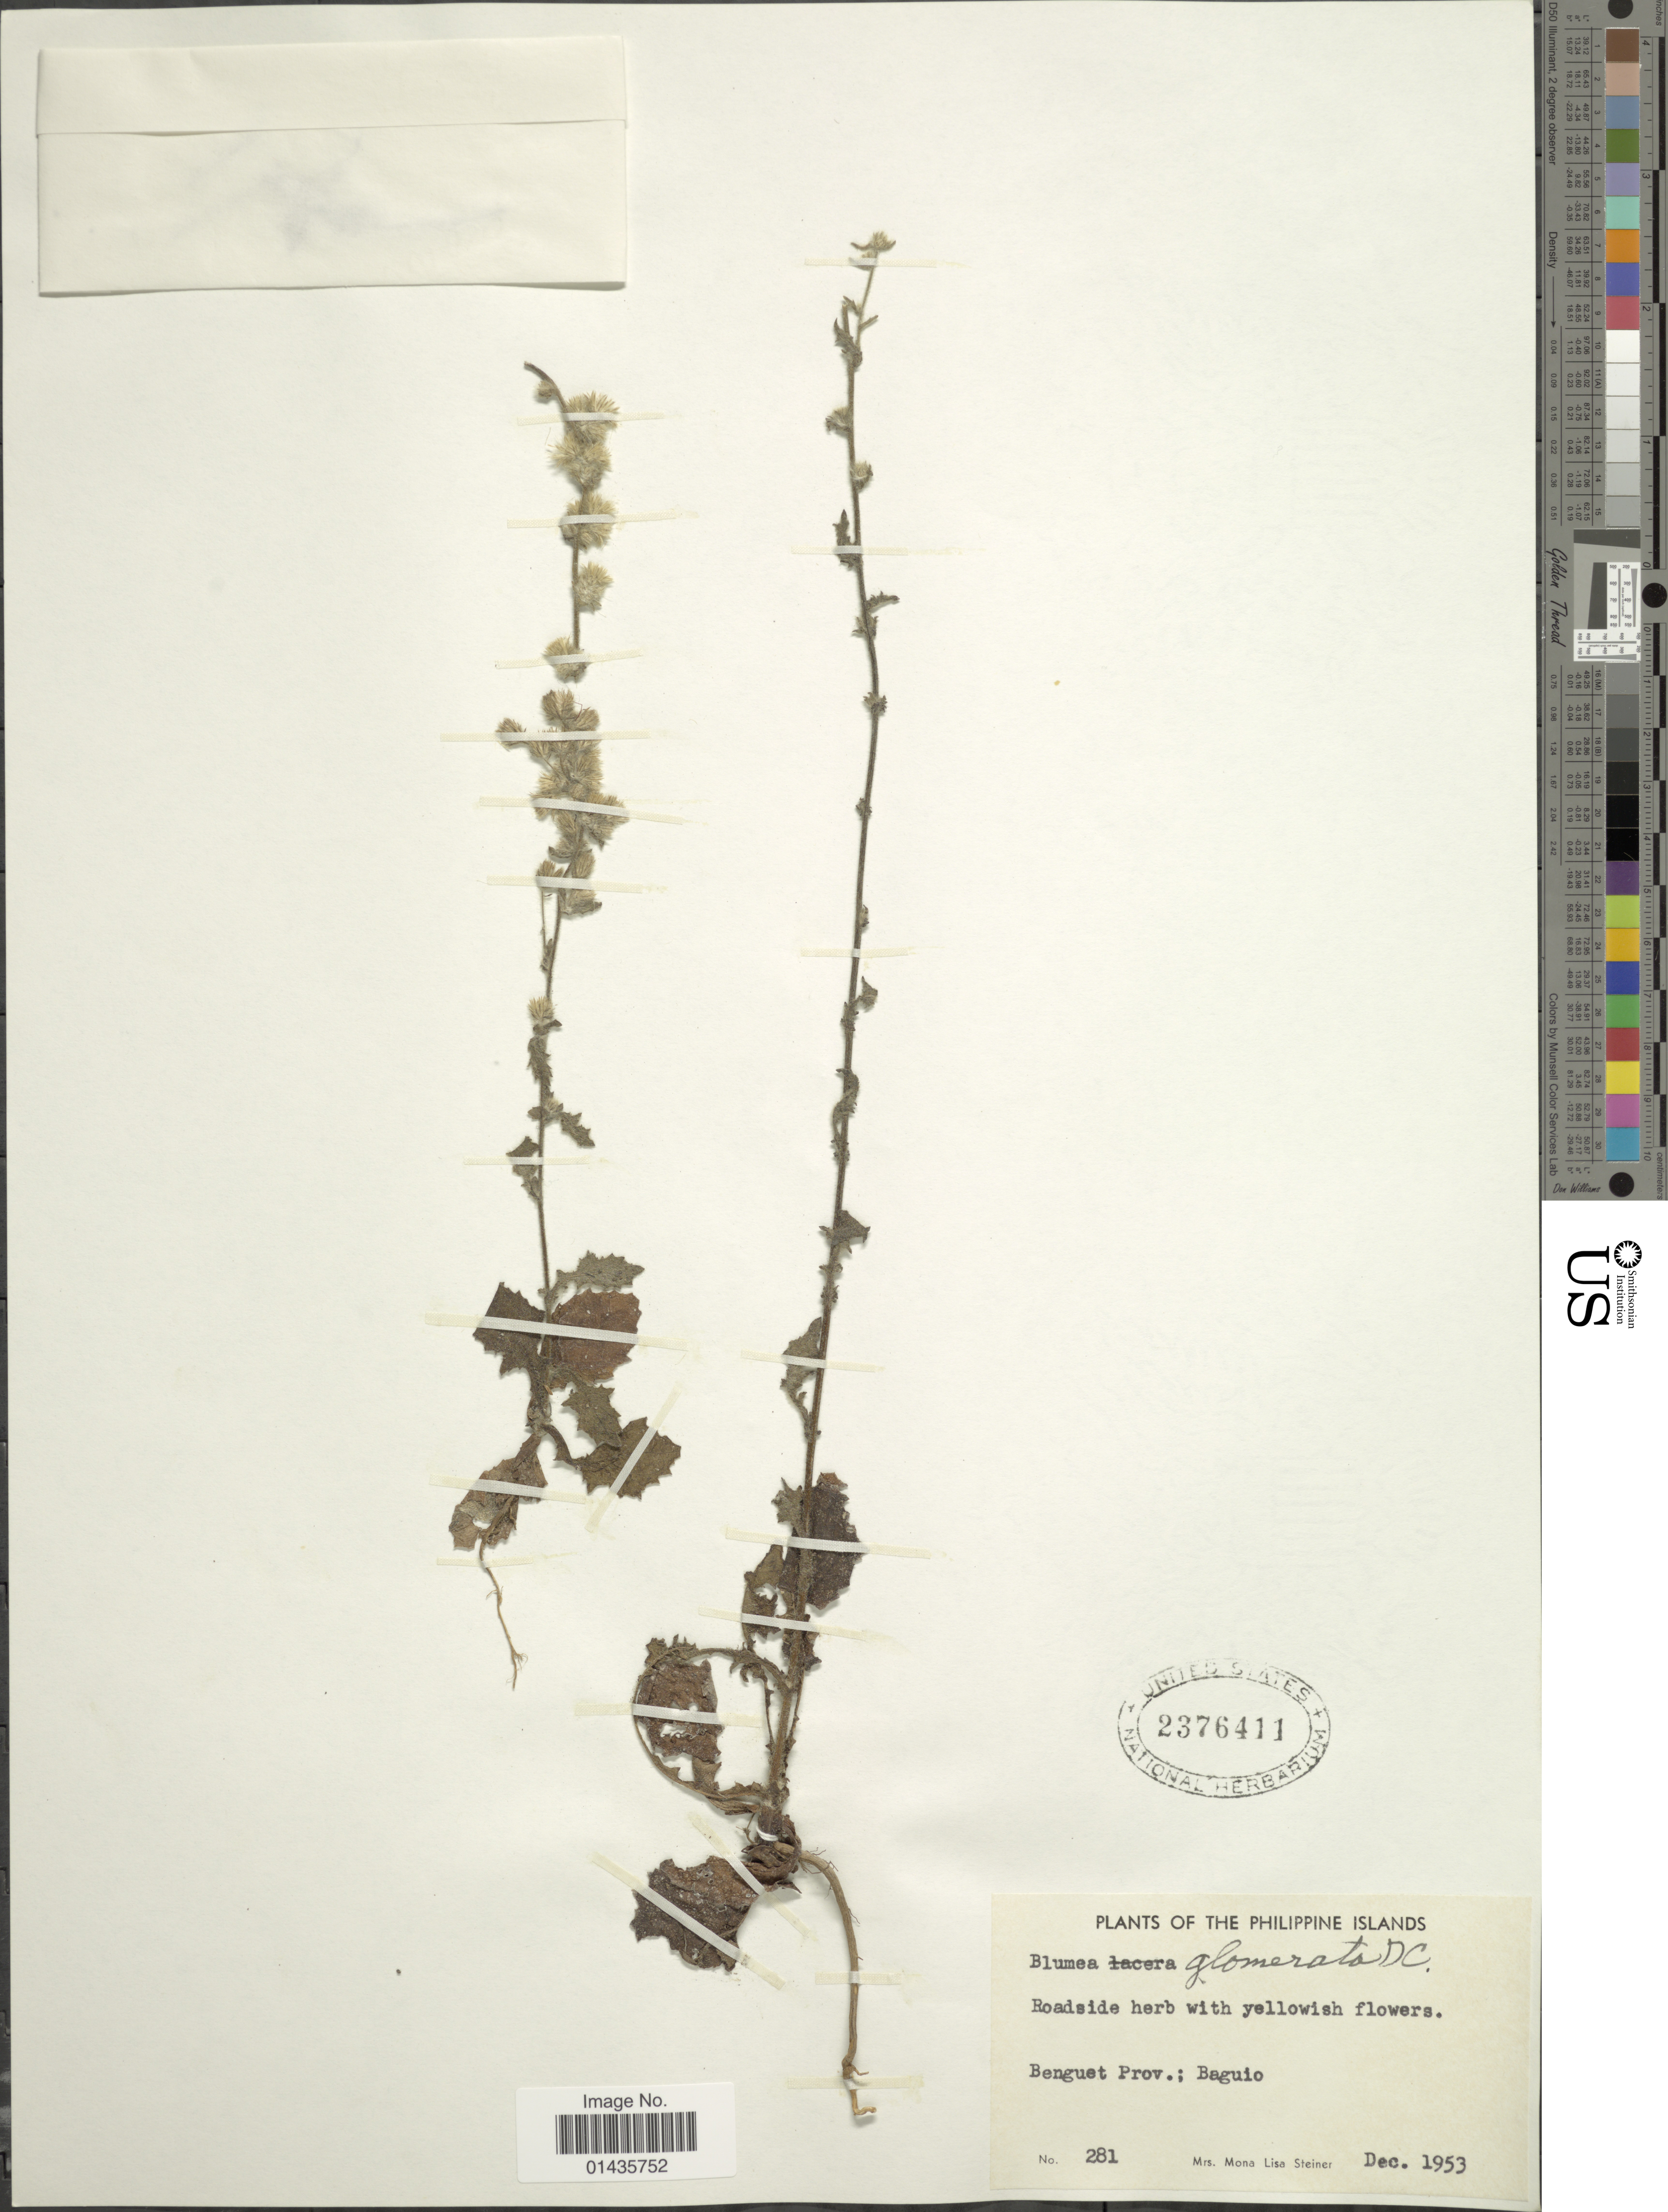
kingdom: Plantae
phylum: Tracheophyta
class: Magnoliopsida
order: Asterales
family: Asteraceae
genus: Blumea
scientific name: Blumea glomerata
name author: DC.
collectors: M. Steiner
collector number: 281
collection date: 1953-12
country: Philippines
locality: Philippine Islands, Benguet Prov., Baguio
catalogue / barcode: US 2376411